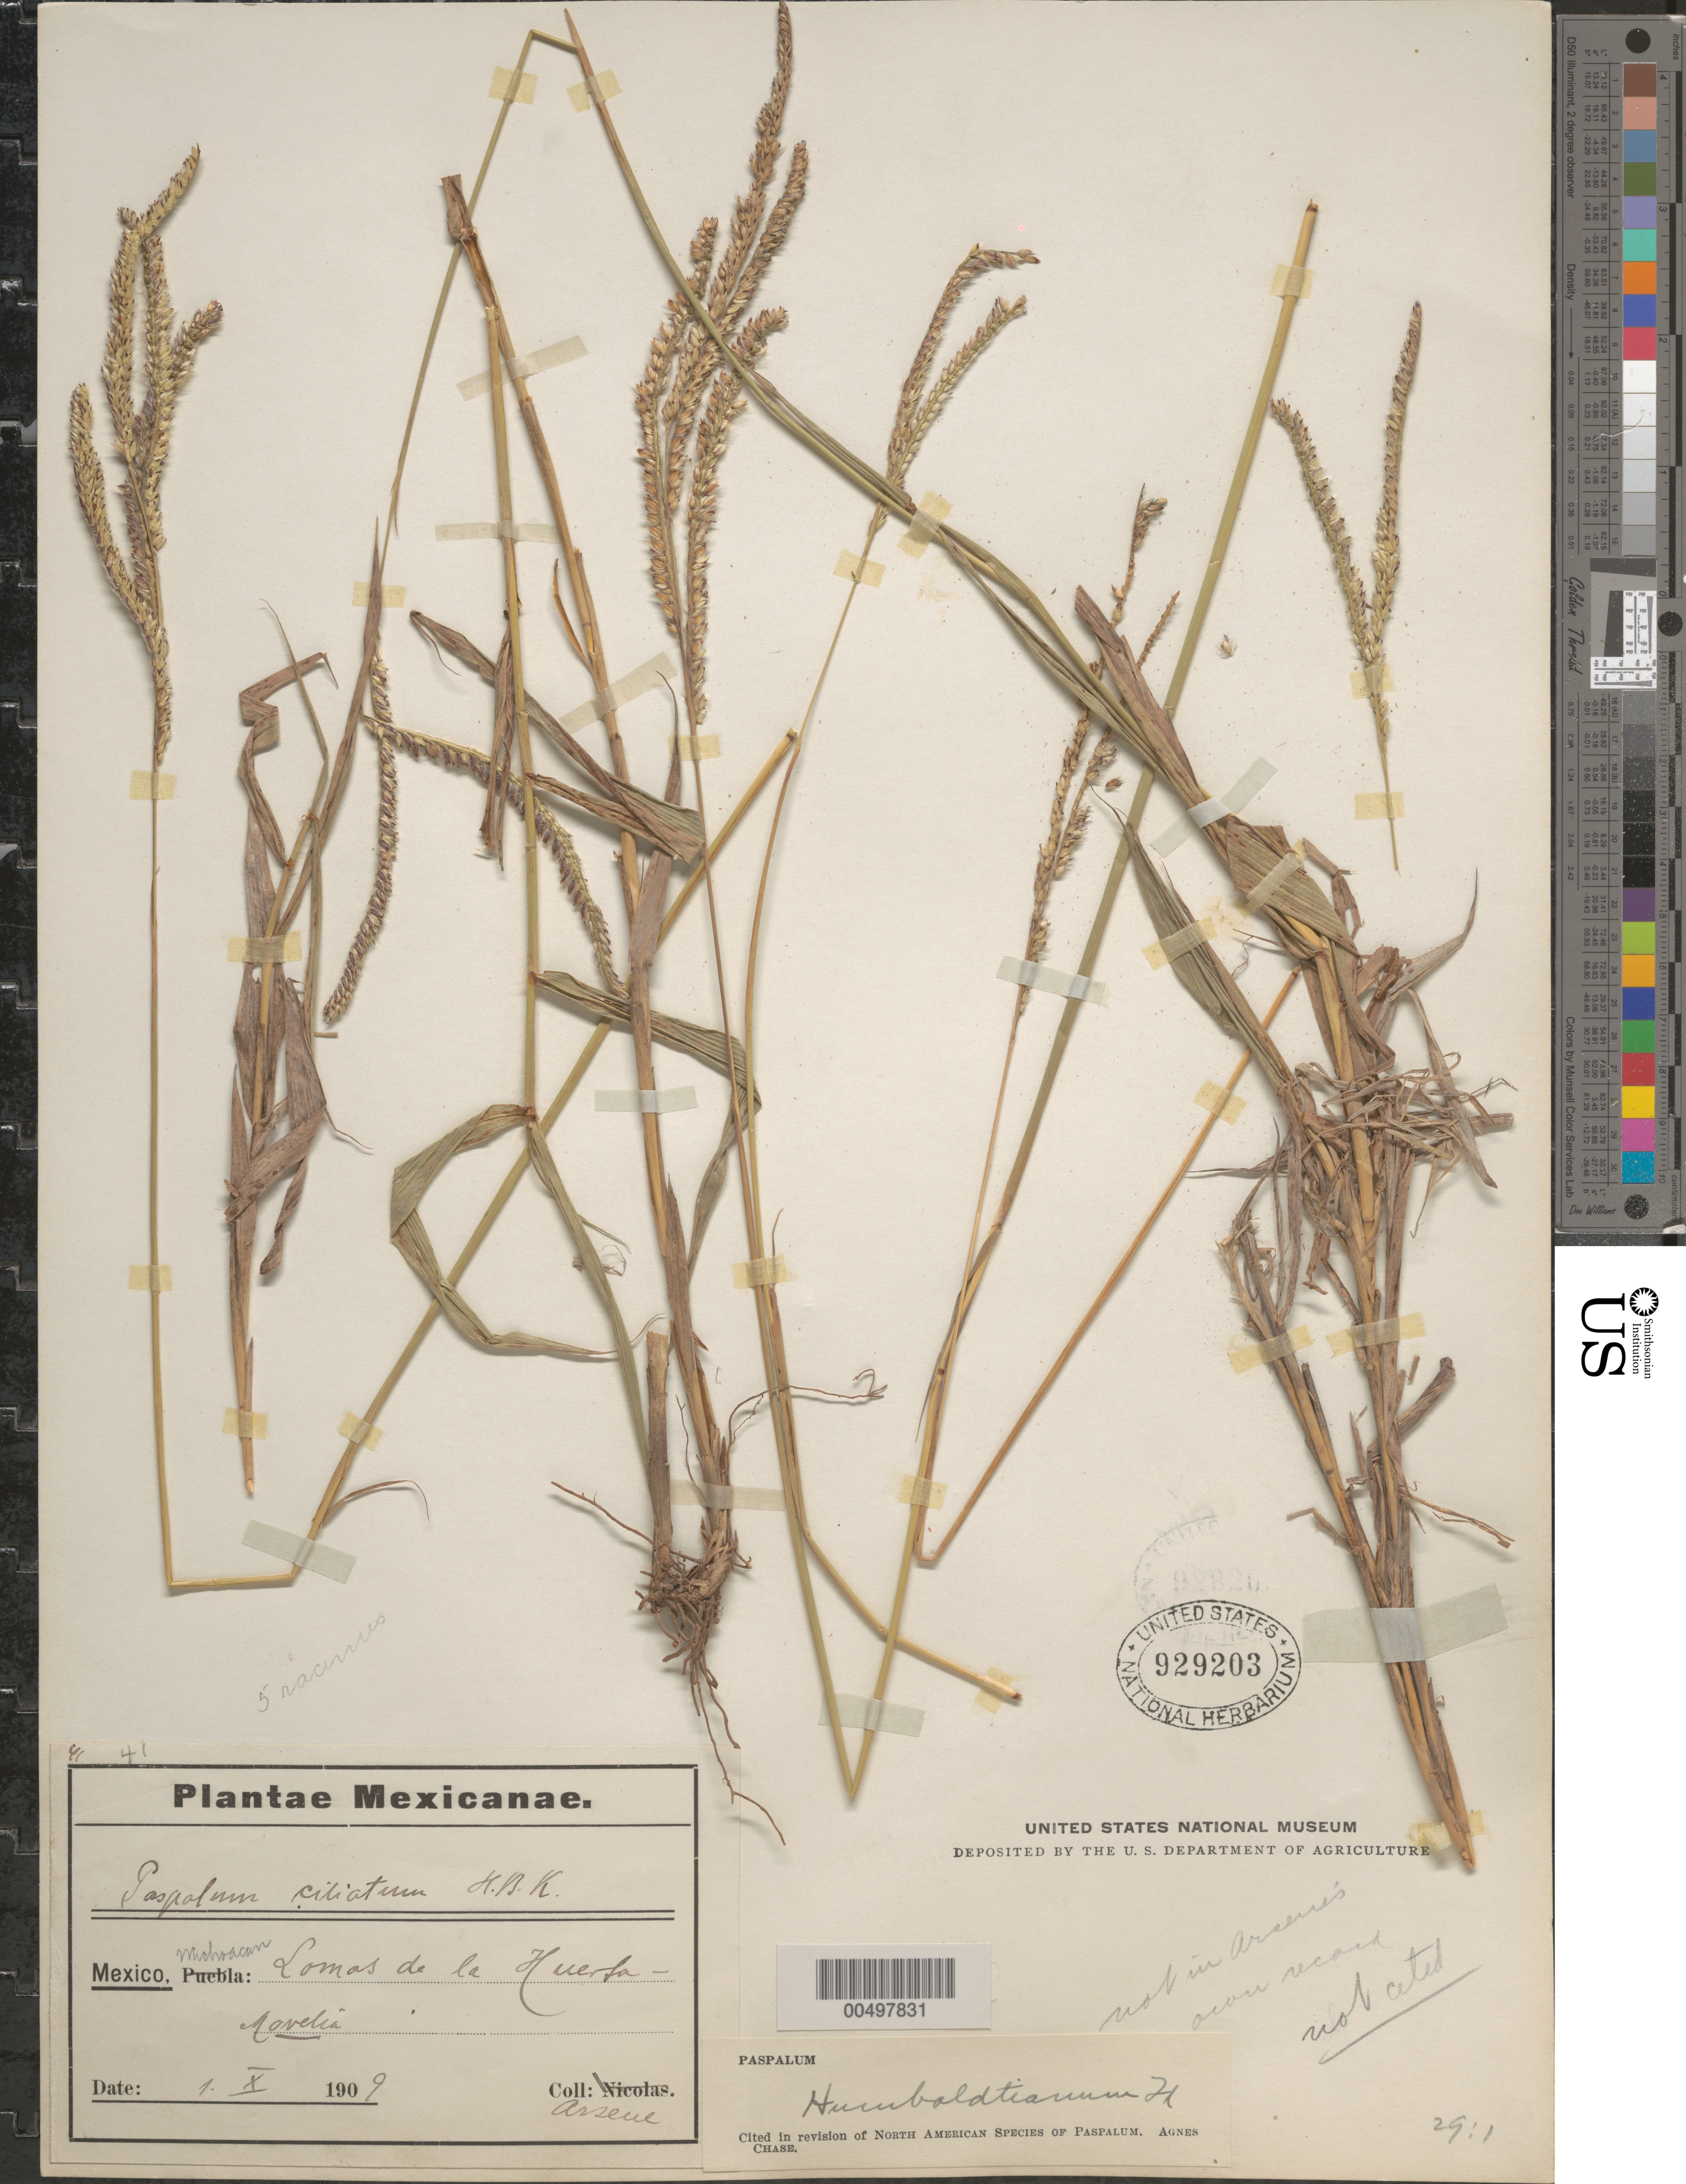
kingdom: Plantae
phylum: Tracheophyta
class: Liliopsida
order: Poales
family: Poaceae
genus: Paspalum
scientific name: Paspalum humboldtianum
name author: Flüggé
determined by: Chase, [M.] Agnes, (US)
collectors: Bro. G. Arsène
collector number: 41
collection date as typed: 1 Oct 1909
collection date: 1909-10-01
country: Mexico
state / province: Michoacán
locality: Lomas de la Huerta, Morelia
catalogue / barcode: US 929203